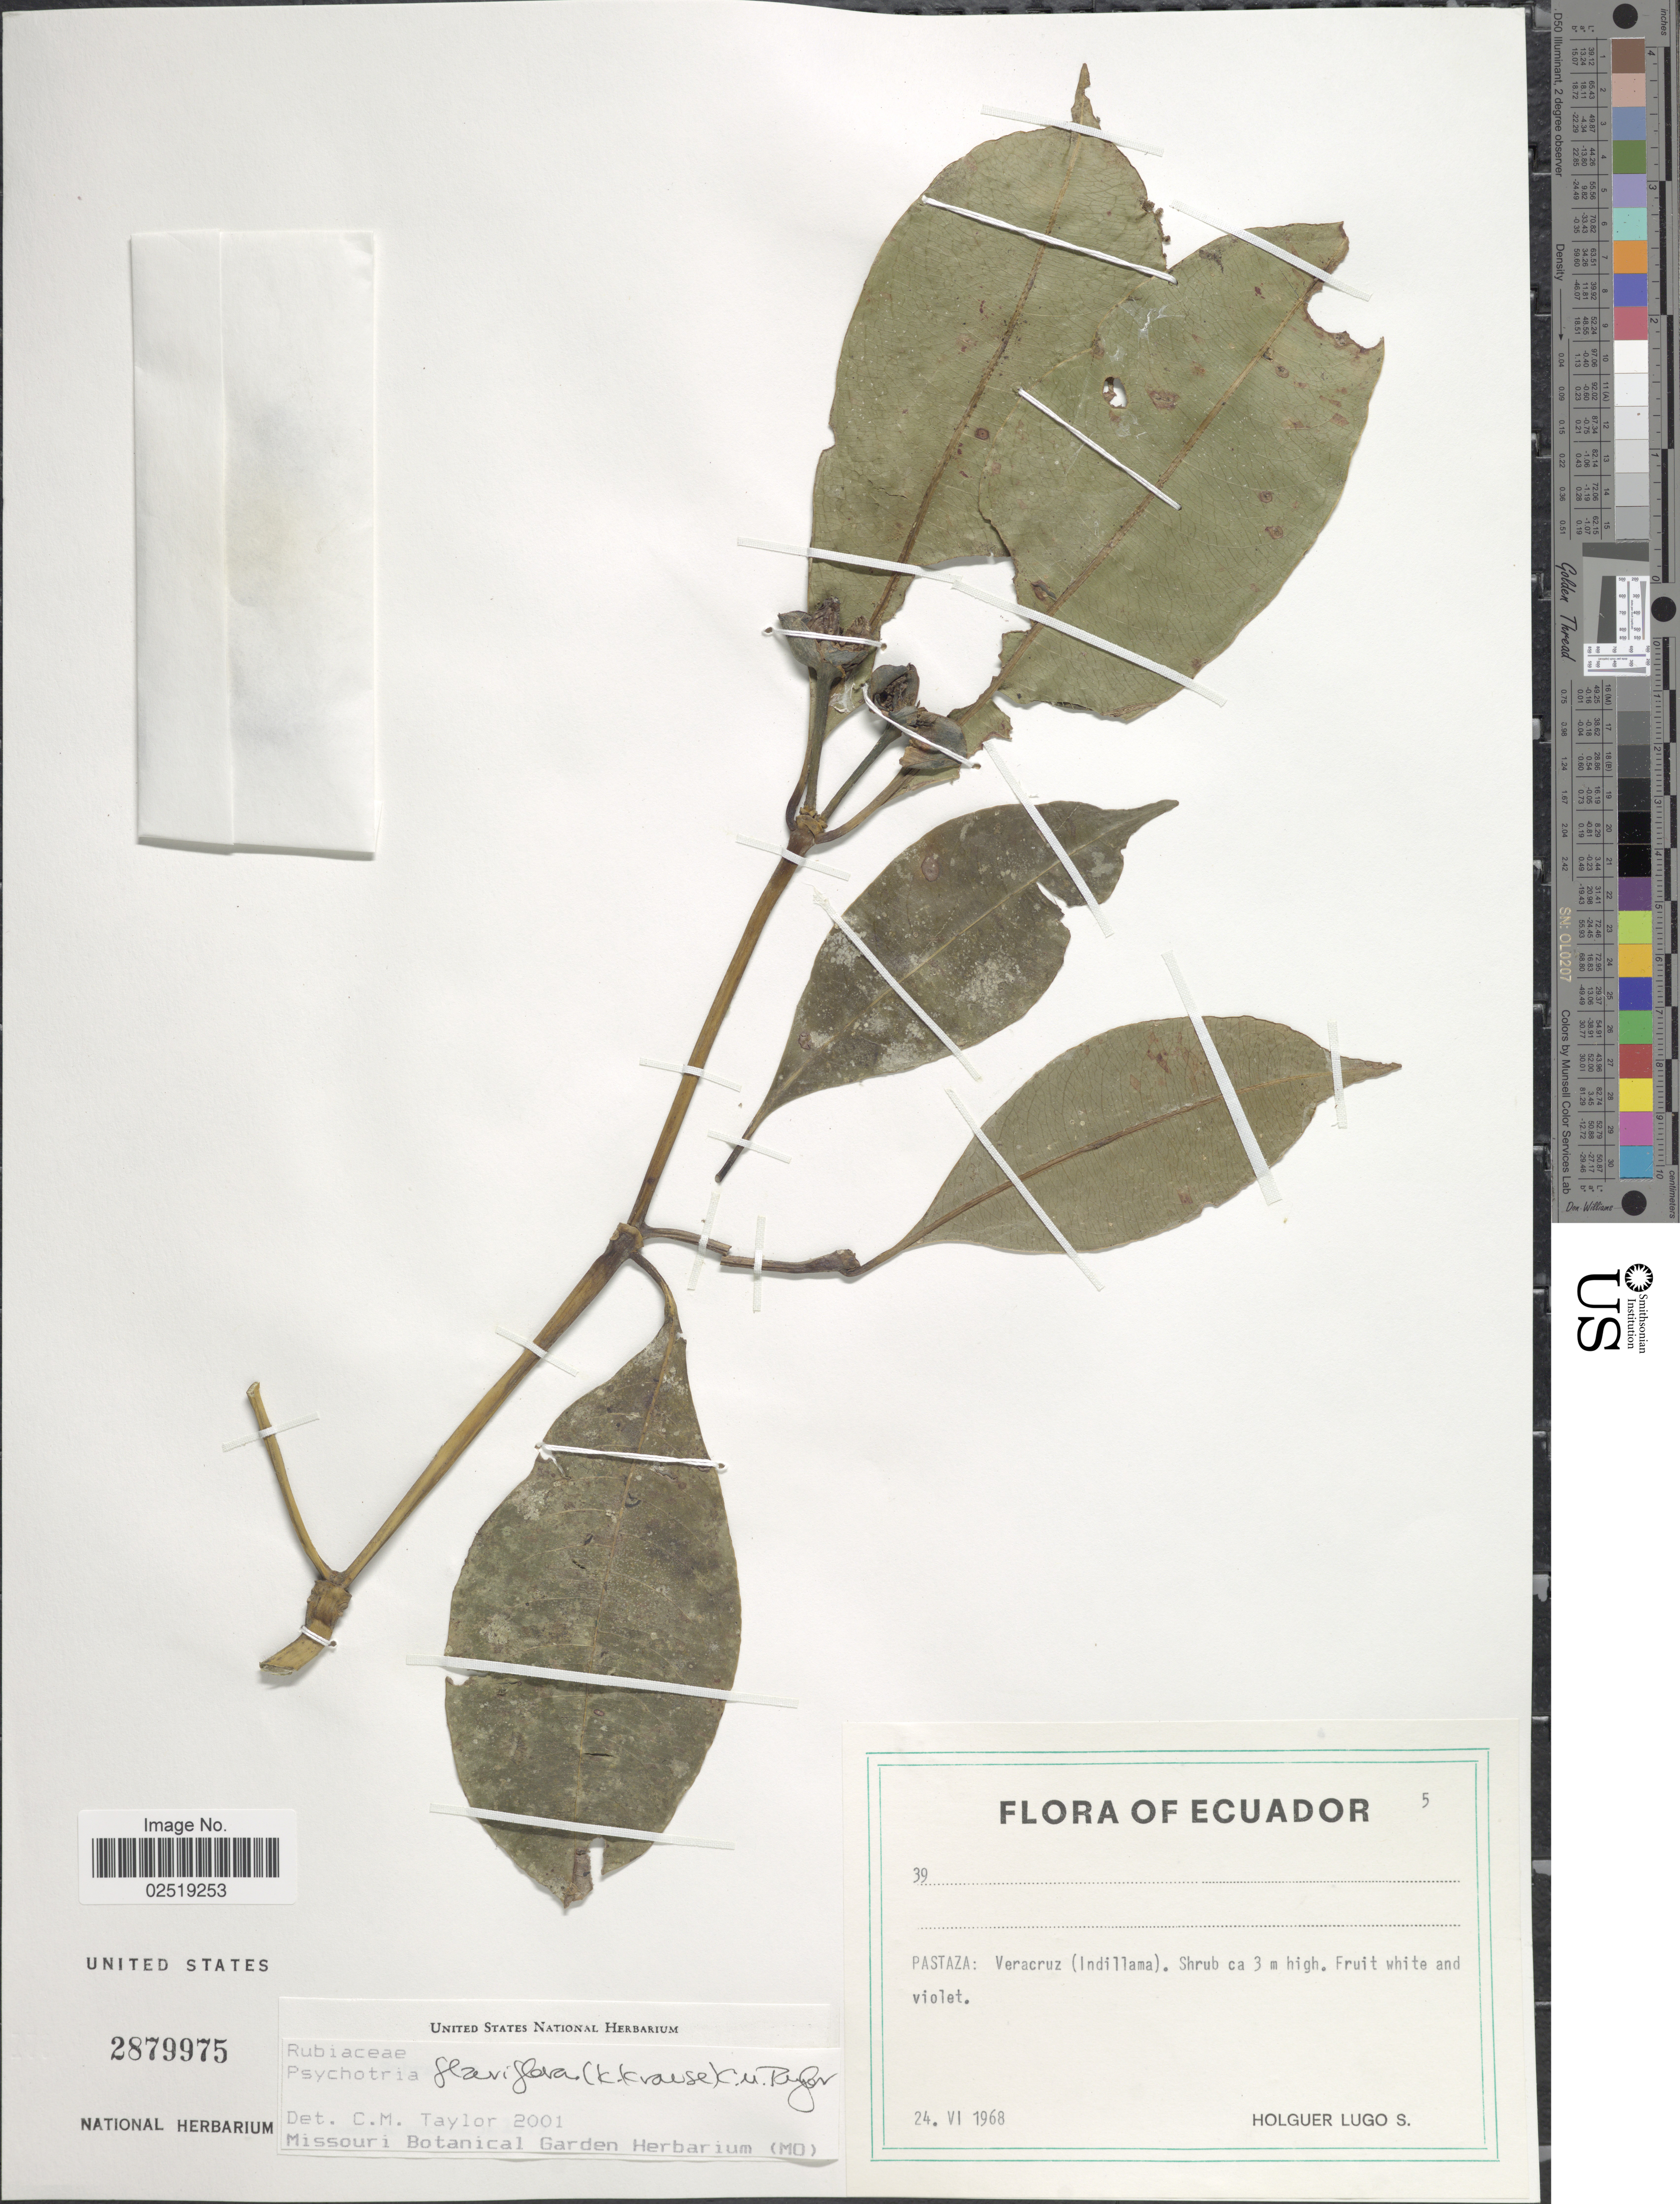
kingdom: Plantae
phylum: Tracheophyta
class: Magnoliopsida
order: Gentianales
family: Rubiaceae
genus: Psychotria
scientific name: Psychotria flaviflora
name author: (K. Krause) C.M. Taylor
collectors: H. Lugo S.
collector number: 39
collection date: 1968-06-24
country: Ecuador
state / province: Pastaza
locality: Pastaza: Veracruz (Indillama)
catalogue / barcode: US 2879975